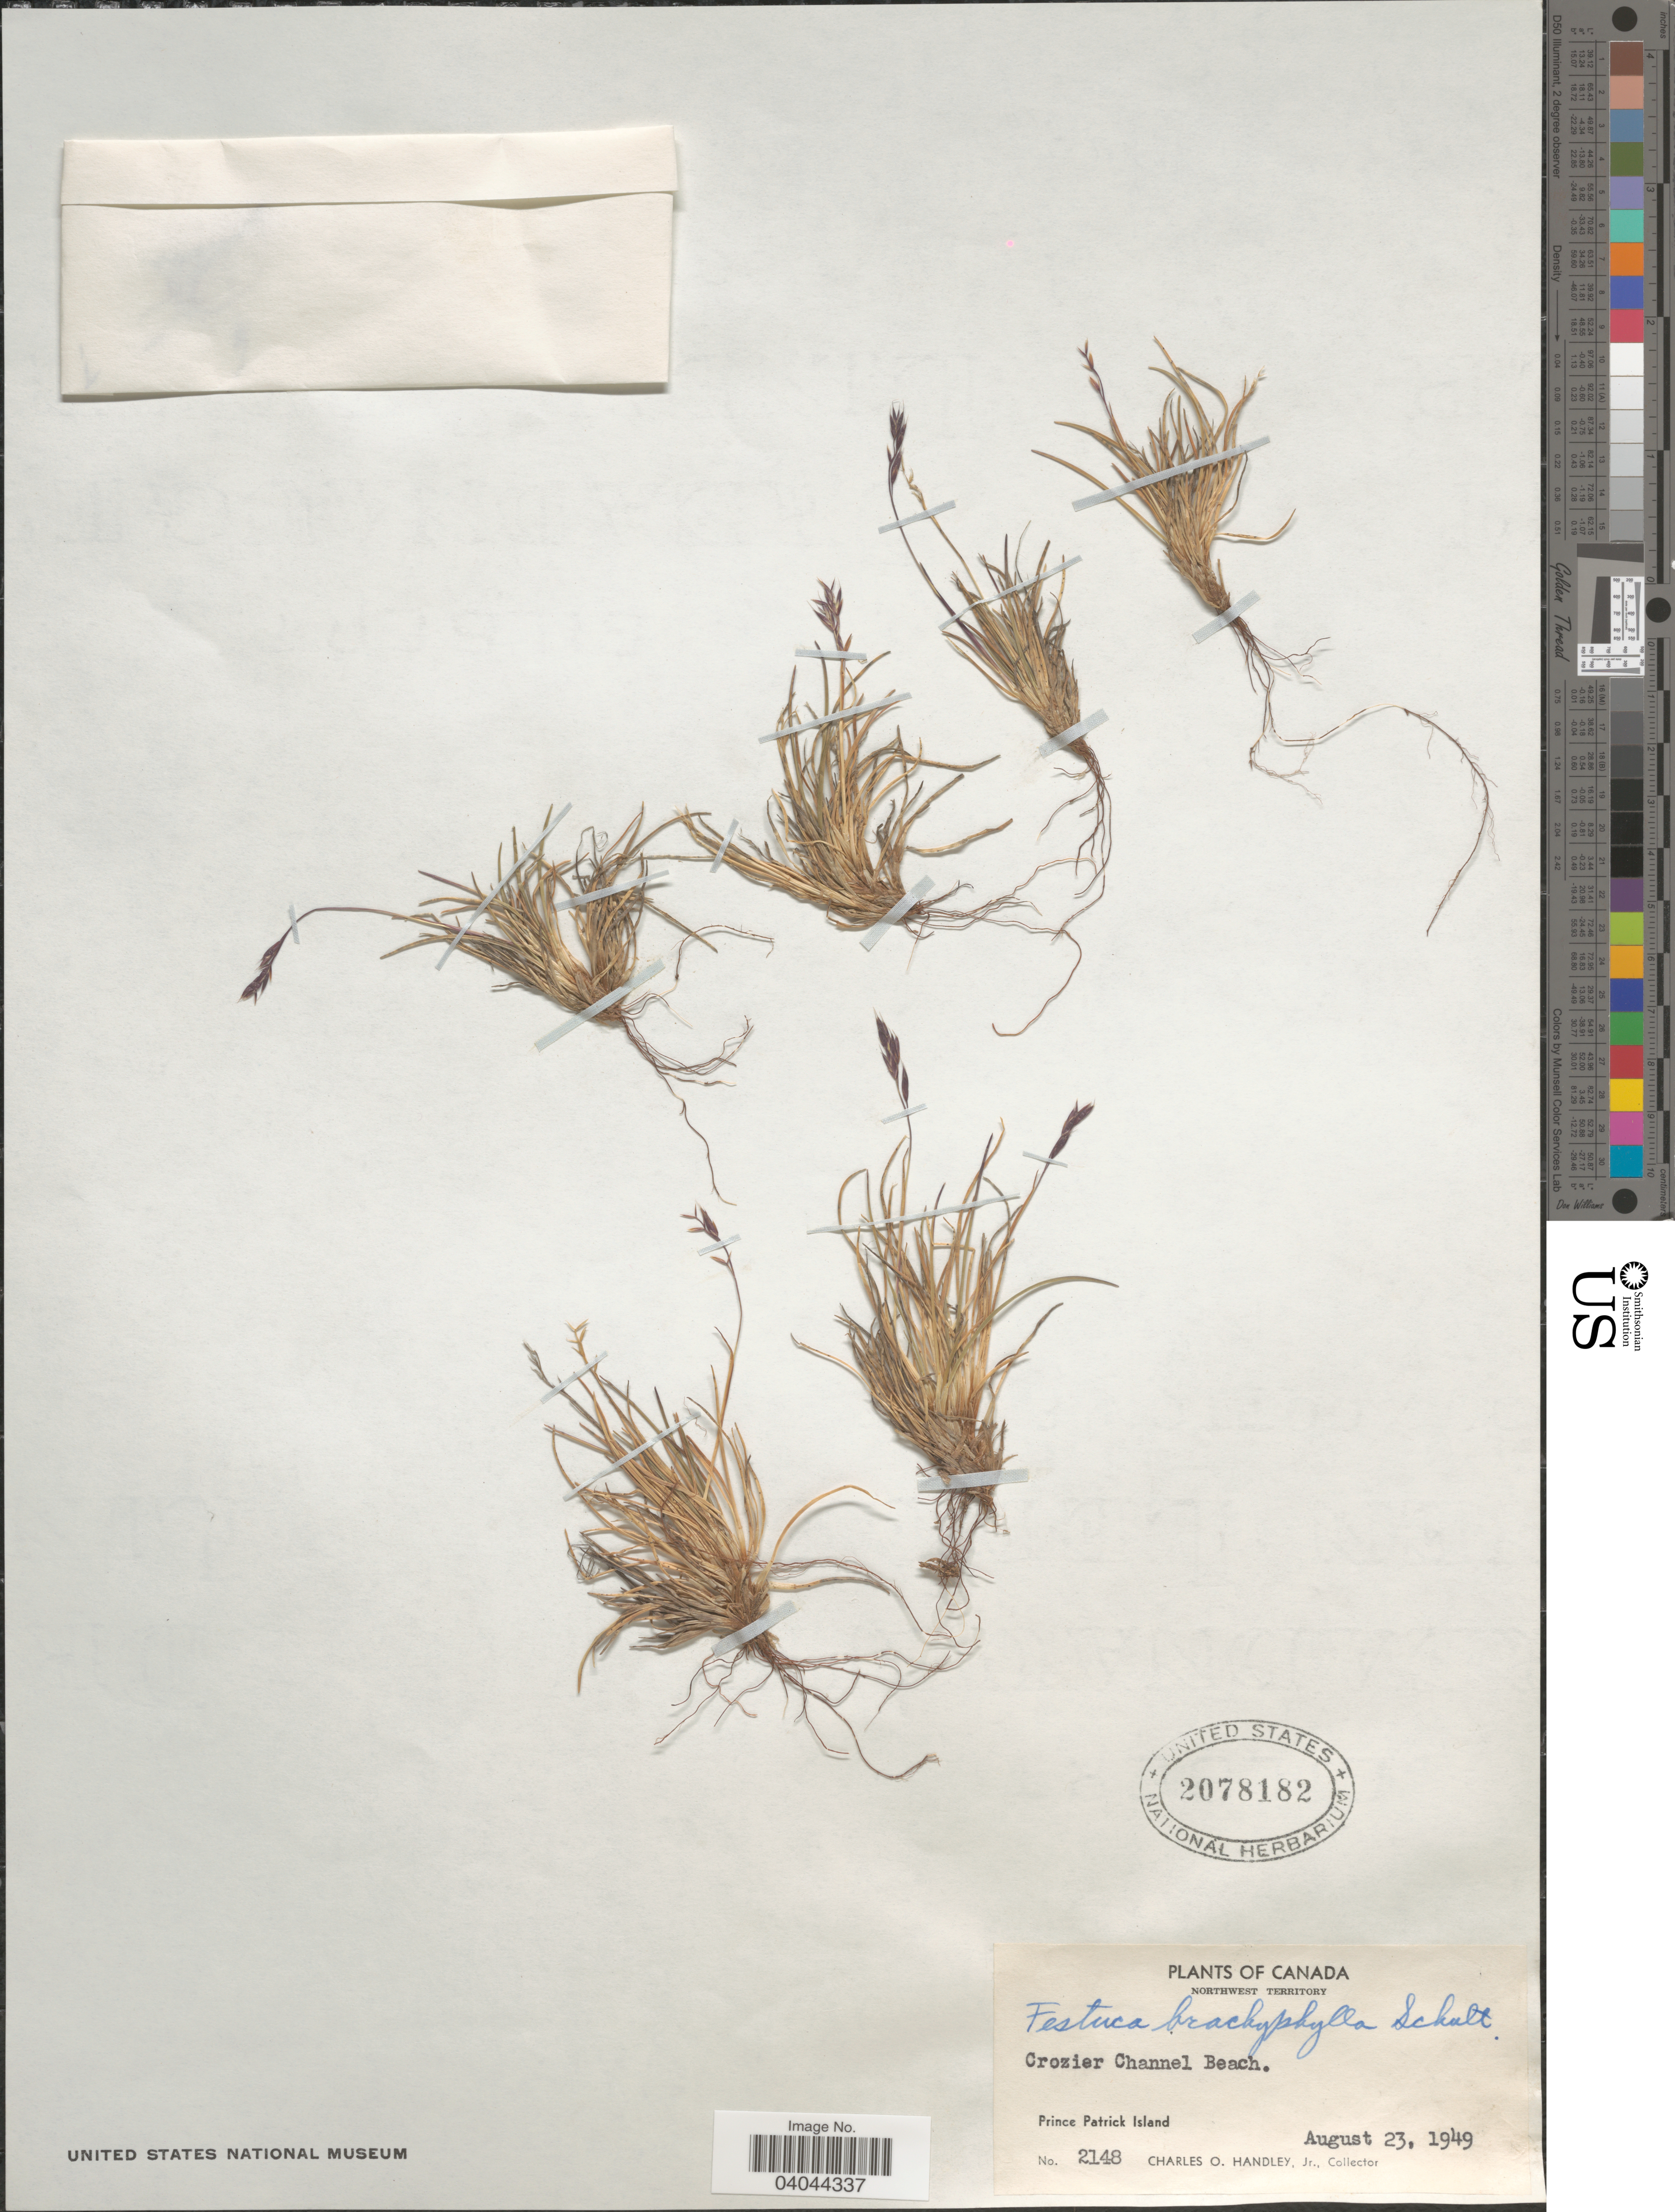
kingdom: Plantae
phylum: Tracheophyta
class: Liliopsida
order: Poales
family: Poaceae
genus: Festuca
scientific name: Festuca ovina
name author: L.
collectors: C. Handley Jr.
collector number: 2148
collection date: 1949-08-23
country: Canada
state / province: Northwest Territories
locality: Crozier Channel Beach. Prince Patrick Island.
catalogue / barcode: US 2078182